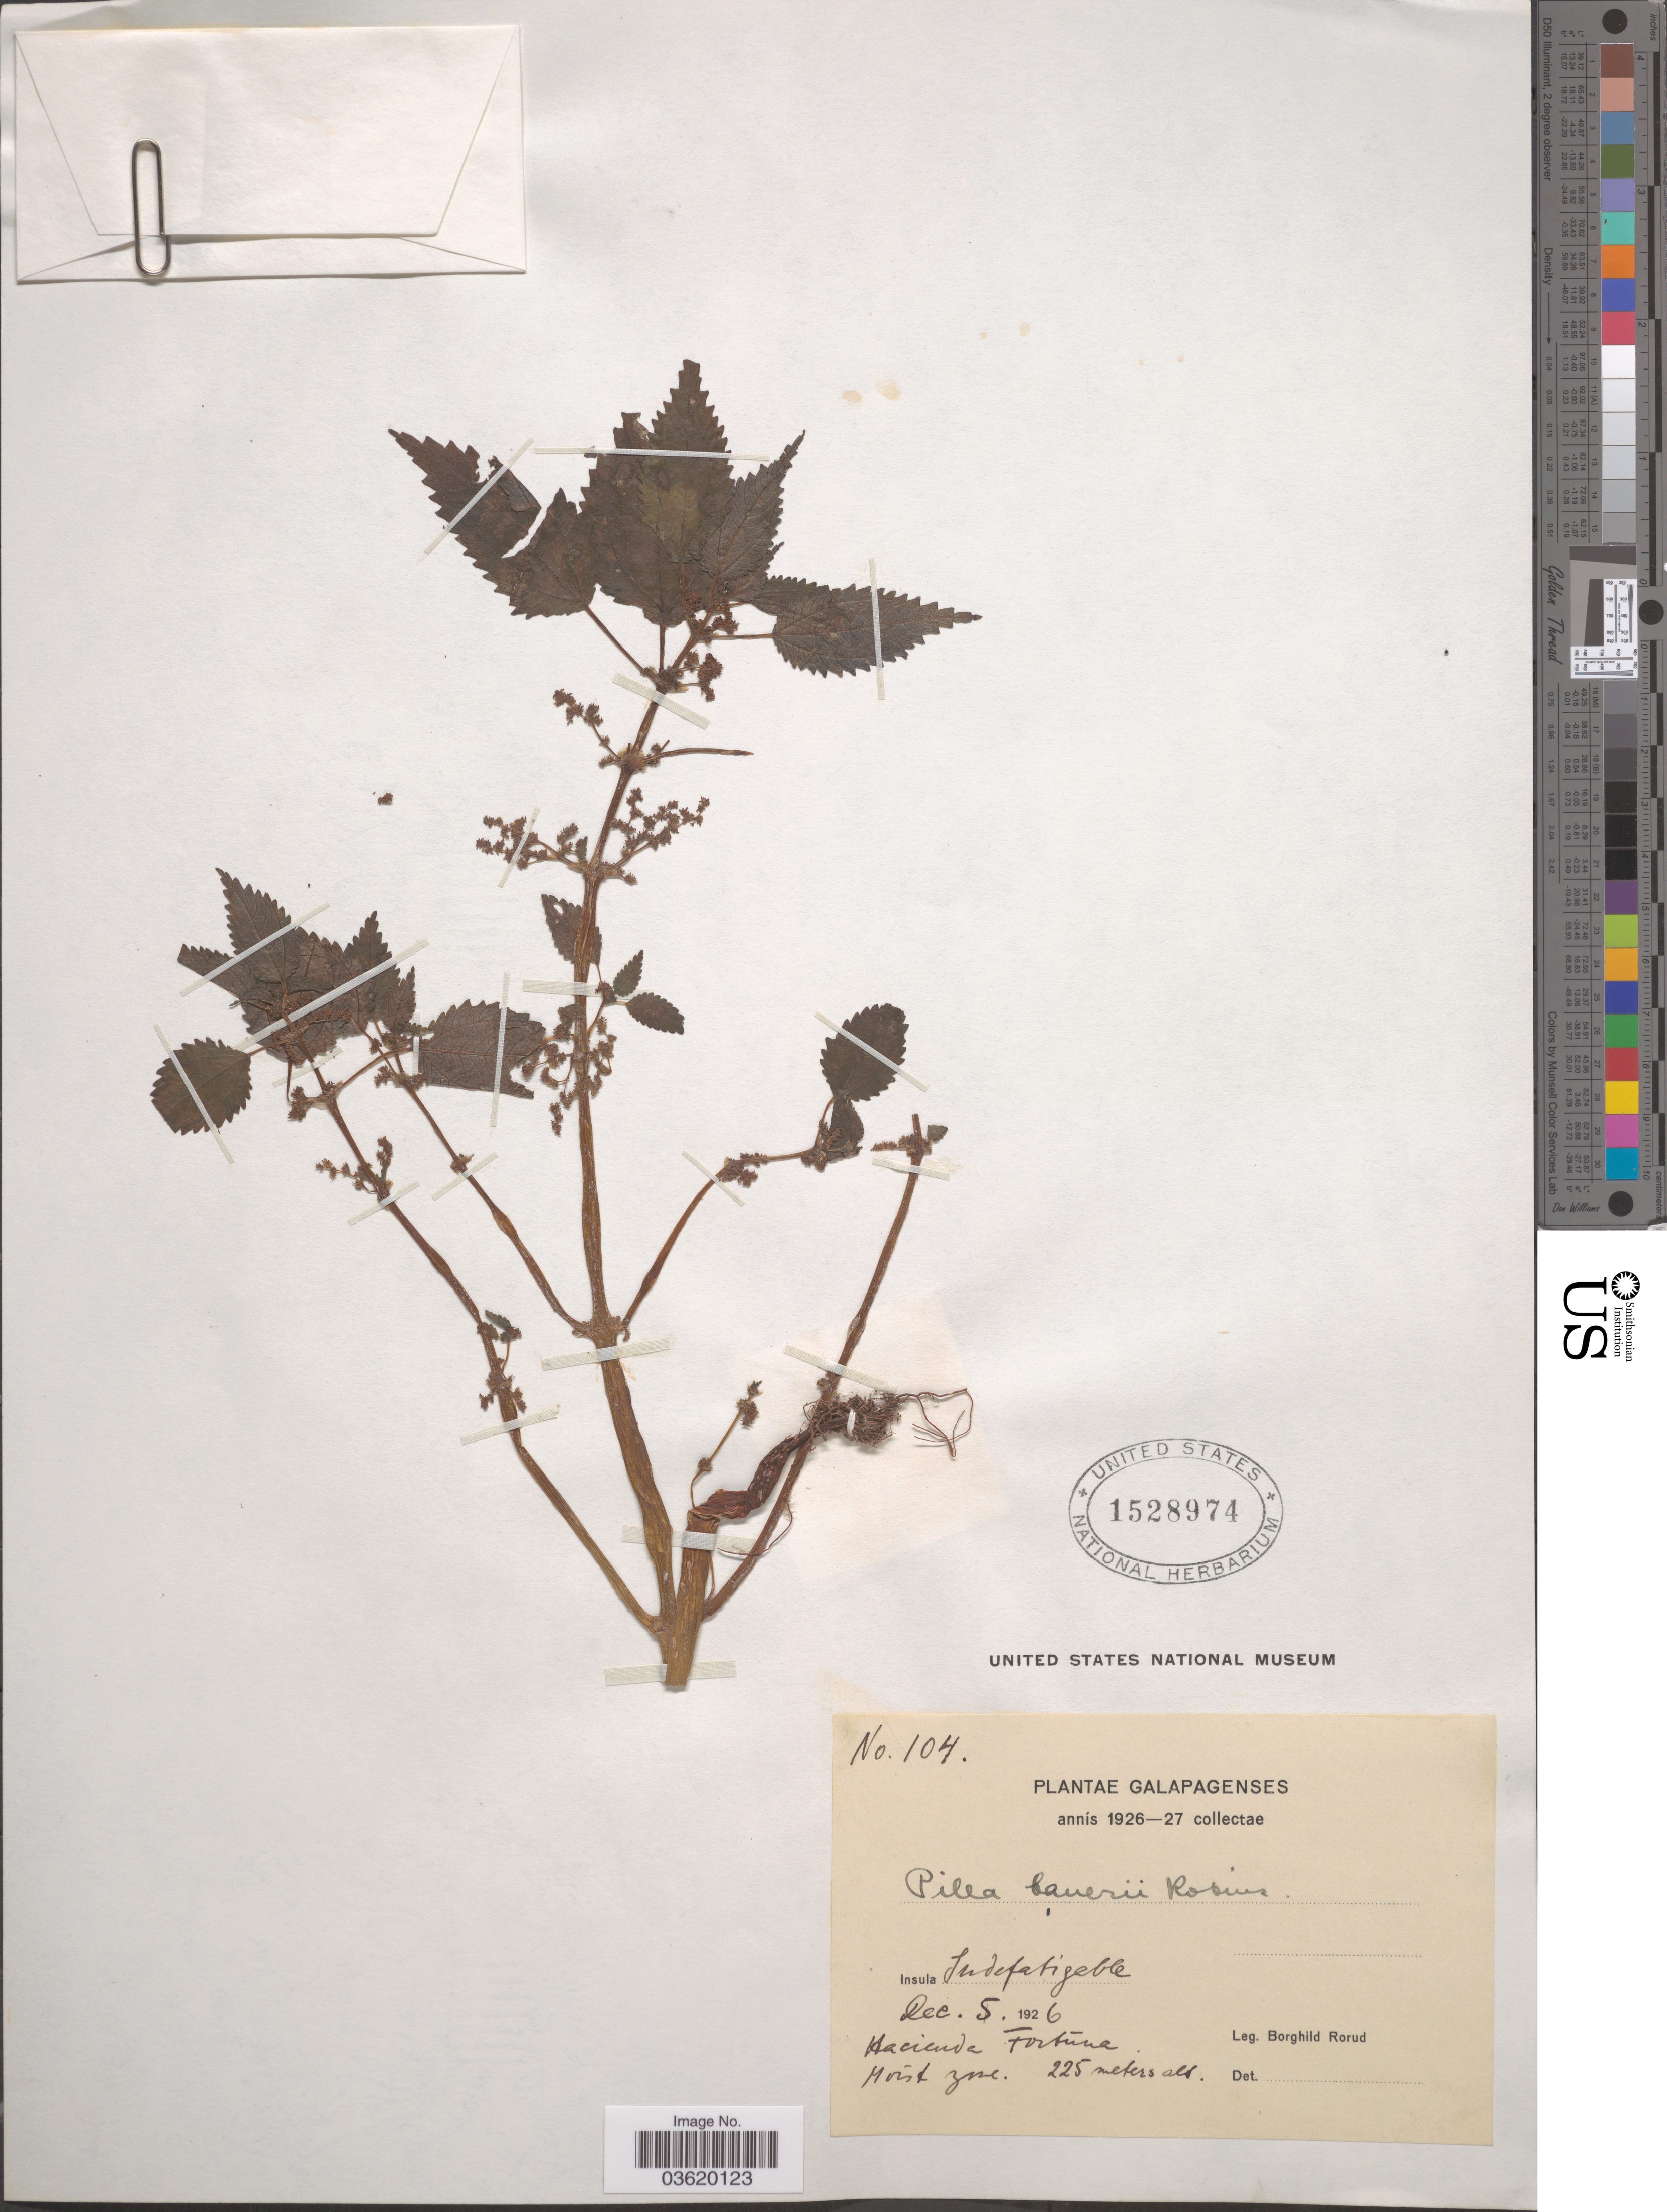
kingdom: Plantae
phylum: Tracheophyta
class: Magnoliopsida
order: Rosales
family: Urticaceae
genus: Pilea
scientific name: Pilea baurii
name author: B.L. Rob.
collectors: B. Rorud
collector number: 104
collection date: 1926-12-05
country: Ecuador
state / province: Colón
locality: Galapagenses. Insula Indefatigable. Hacienda Fortuna.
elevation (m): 225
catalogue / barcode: US 1528974